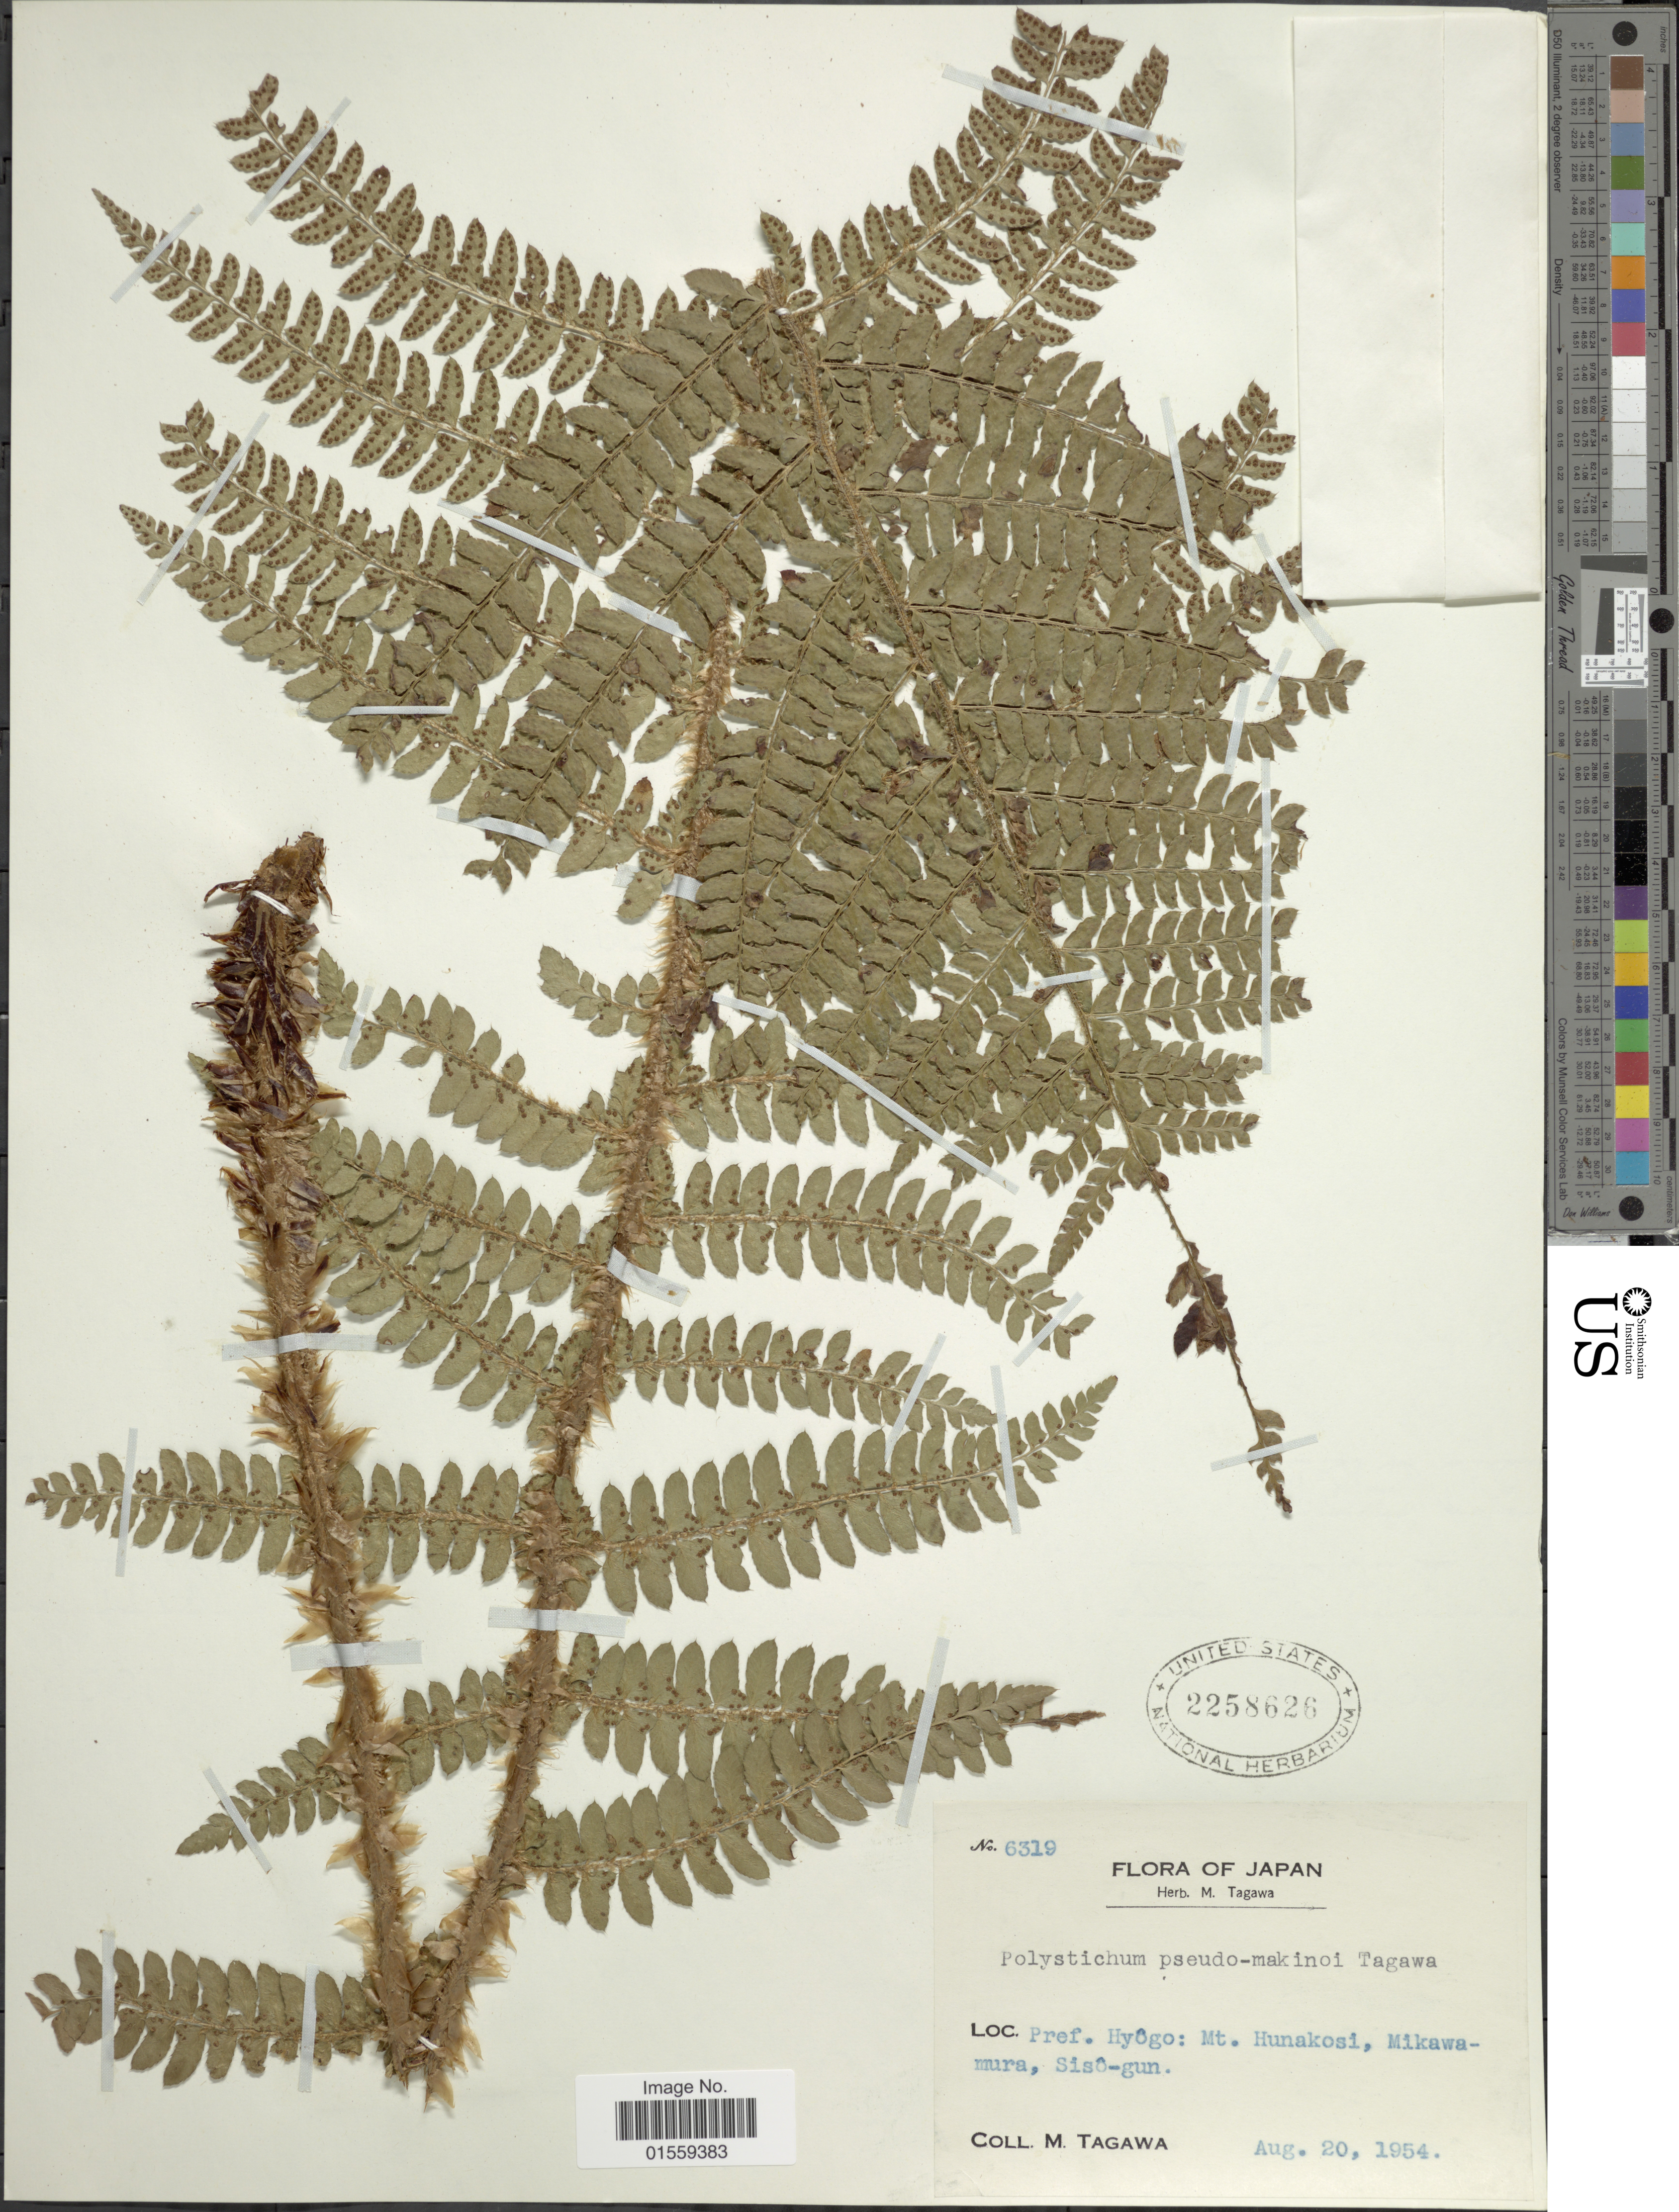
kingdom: Plantae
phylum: Tracheophyta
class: Polypodiopsida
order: Polypodiales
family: Dryopteridaceae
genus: Polystichum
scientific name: Polystichum pseudomakinoi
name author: Tagawa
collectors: M. Tagawa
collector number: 6319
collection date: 1954-08-20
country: Japan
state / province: Hyogo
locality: Pref. Hyogo: Mt. Hunakosi, Mikawa-mura, Siso-gun.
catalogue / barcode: US 2258626